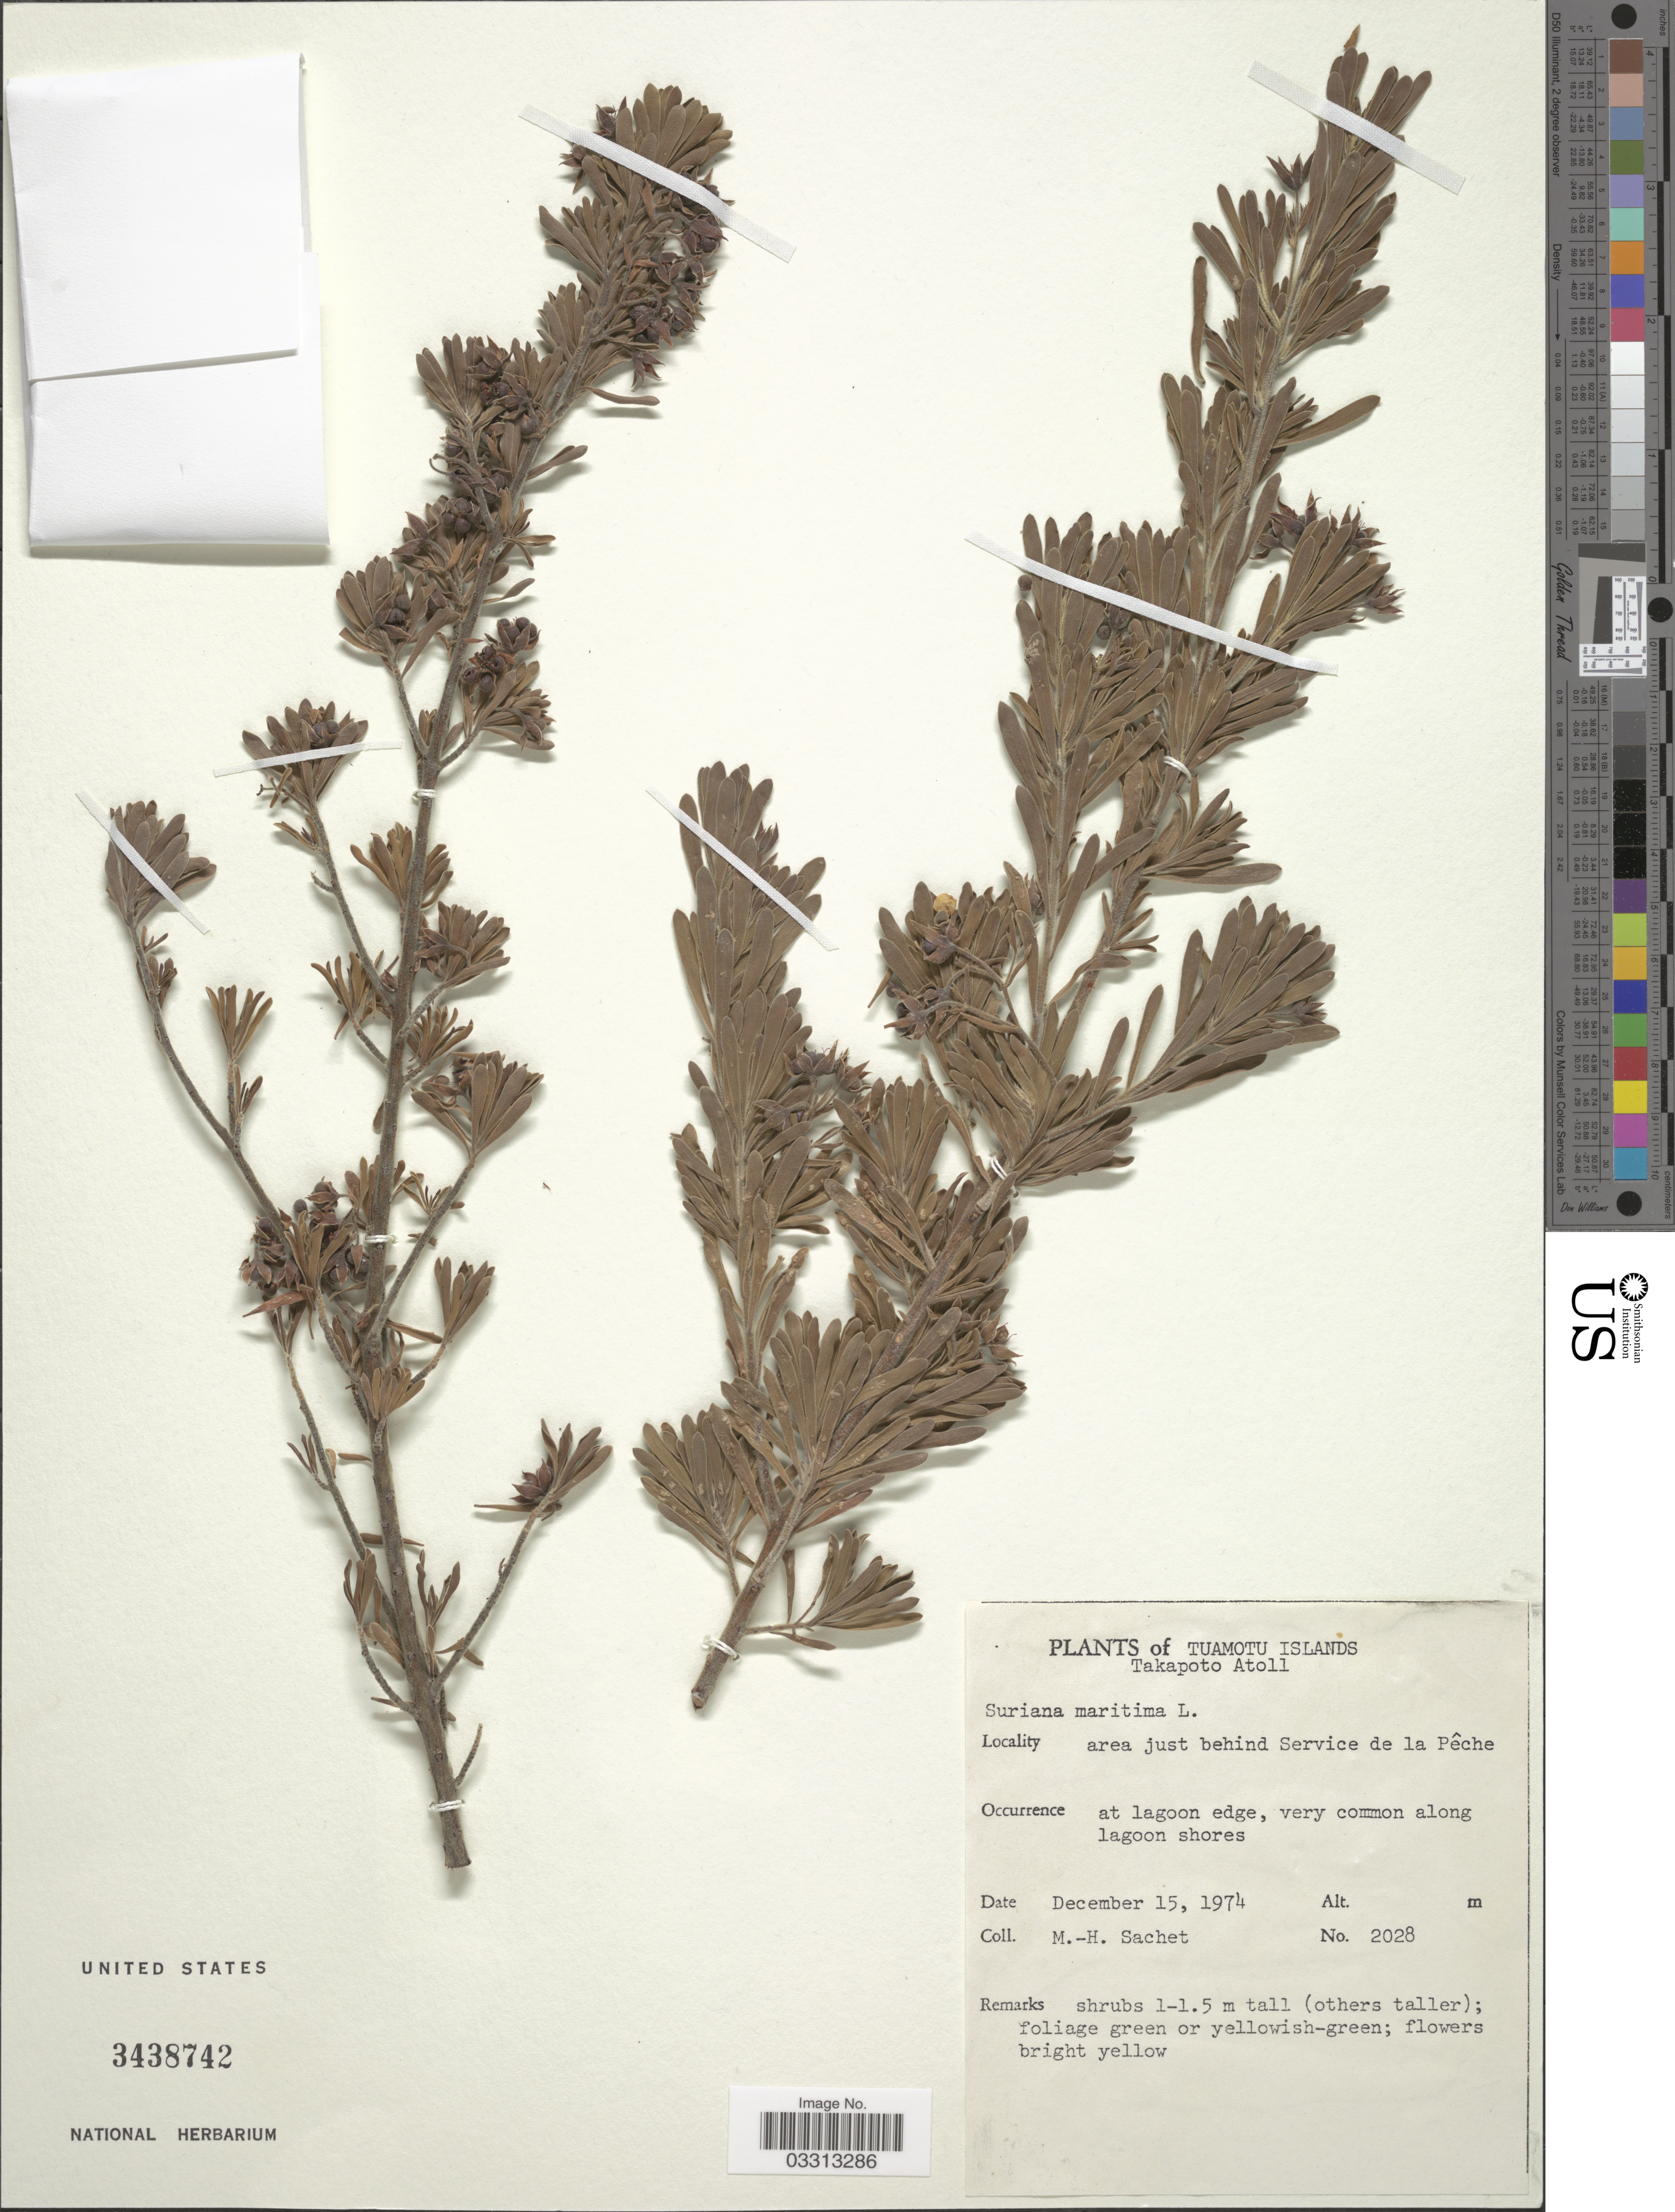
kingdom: Plantae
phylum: Tracheophyta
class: Magnoliopsida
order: Fabales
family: Surianaceae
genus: Suriana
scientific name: Suriana sp.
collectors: M.-H. Sachet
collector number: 2028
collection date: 1974-12-15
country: French Polynesia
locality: Tuamotu Islands. Takapoto Atoll. Area just behind Service de la Pêche.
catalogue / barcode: US 3438742